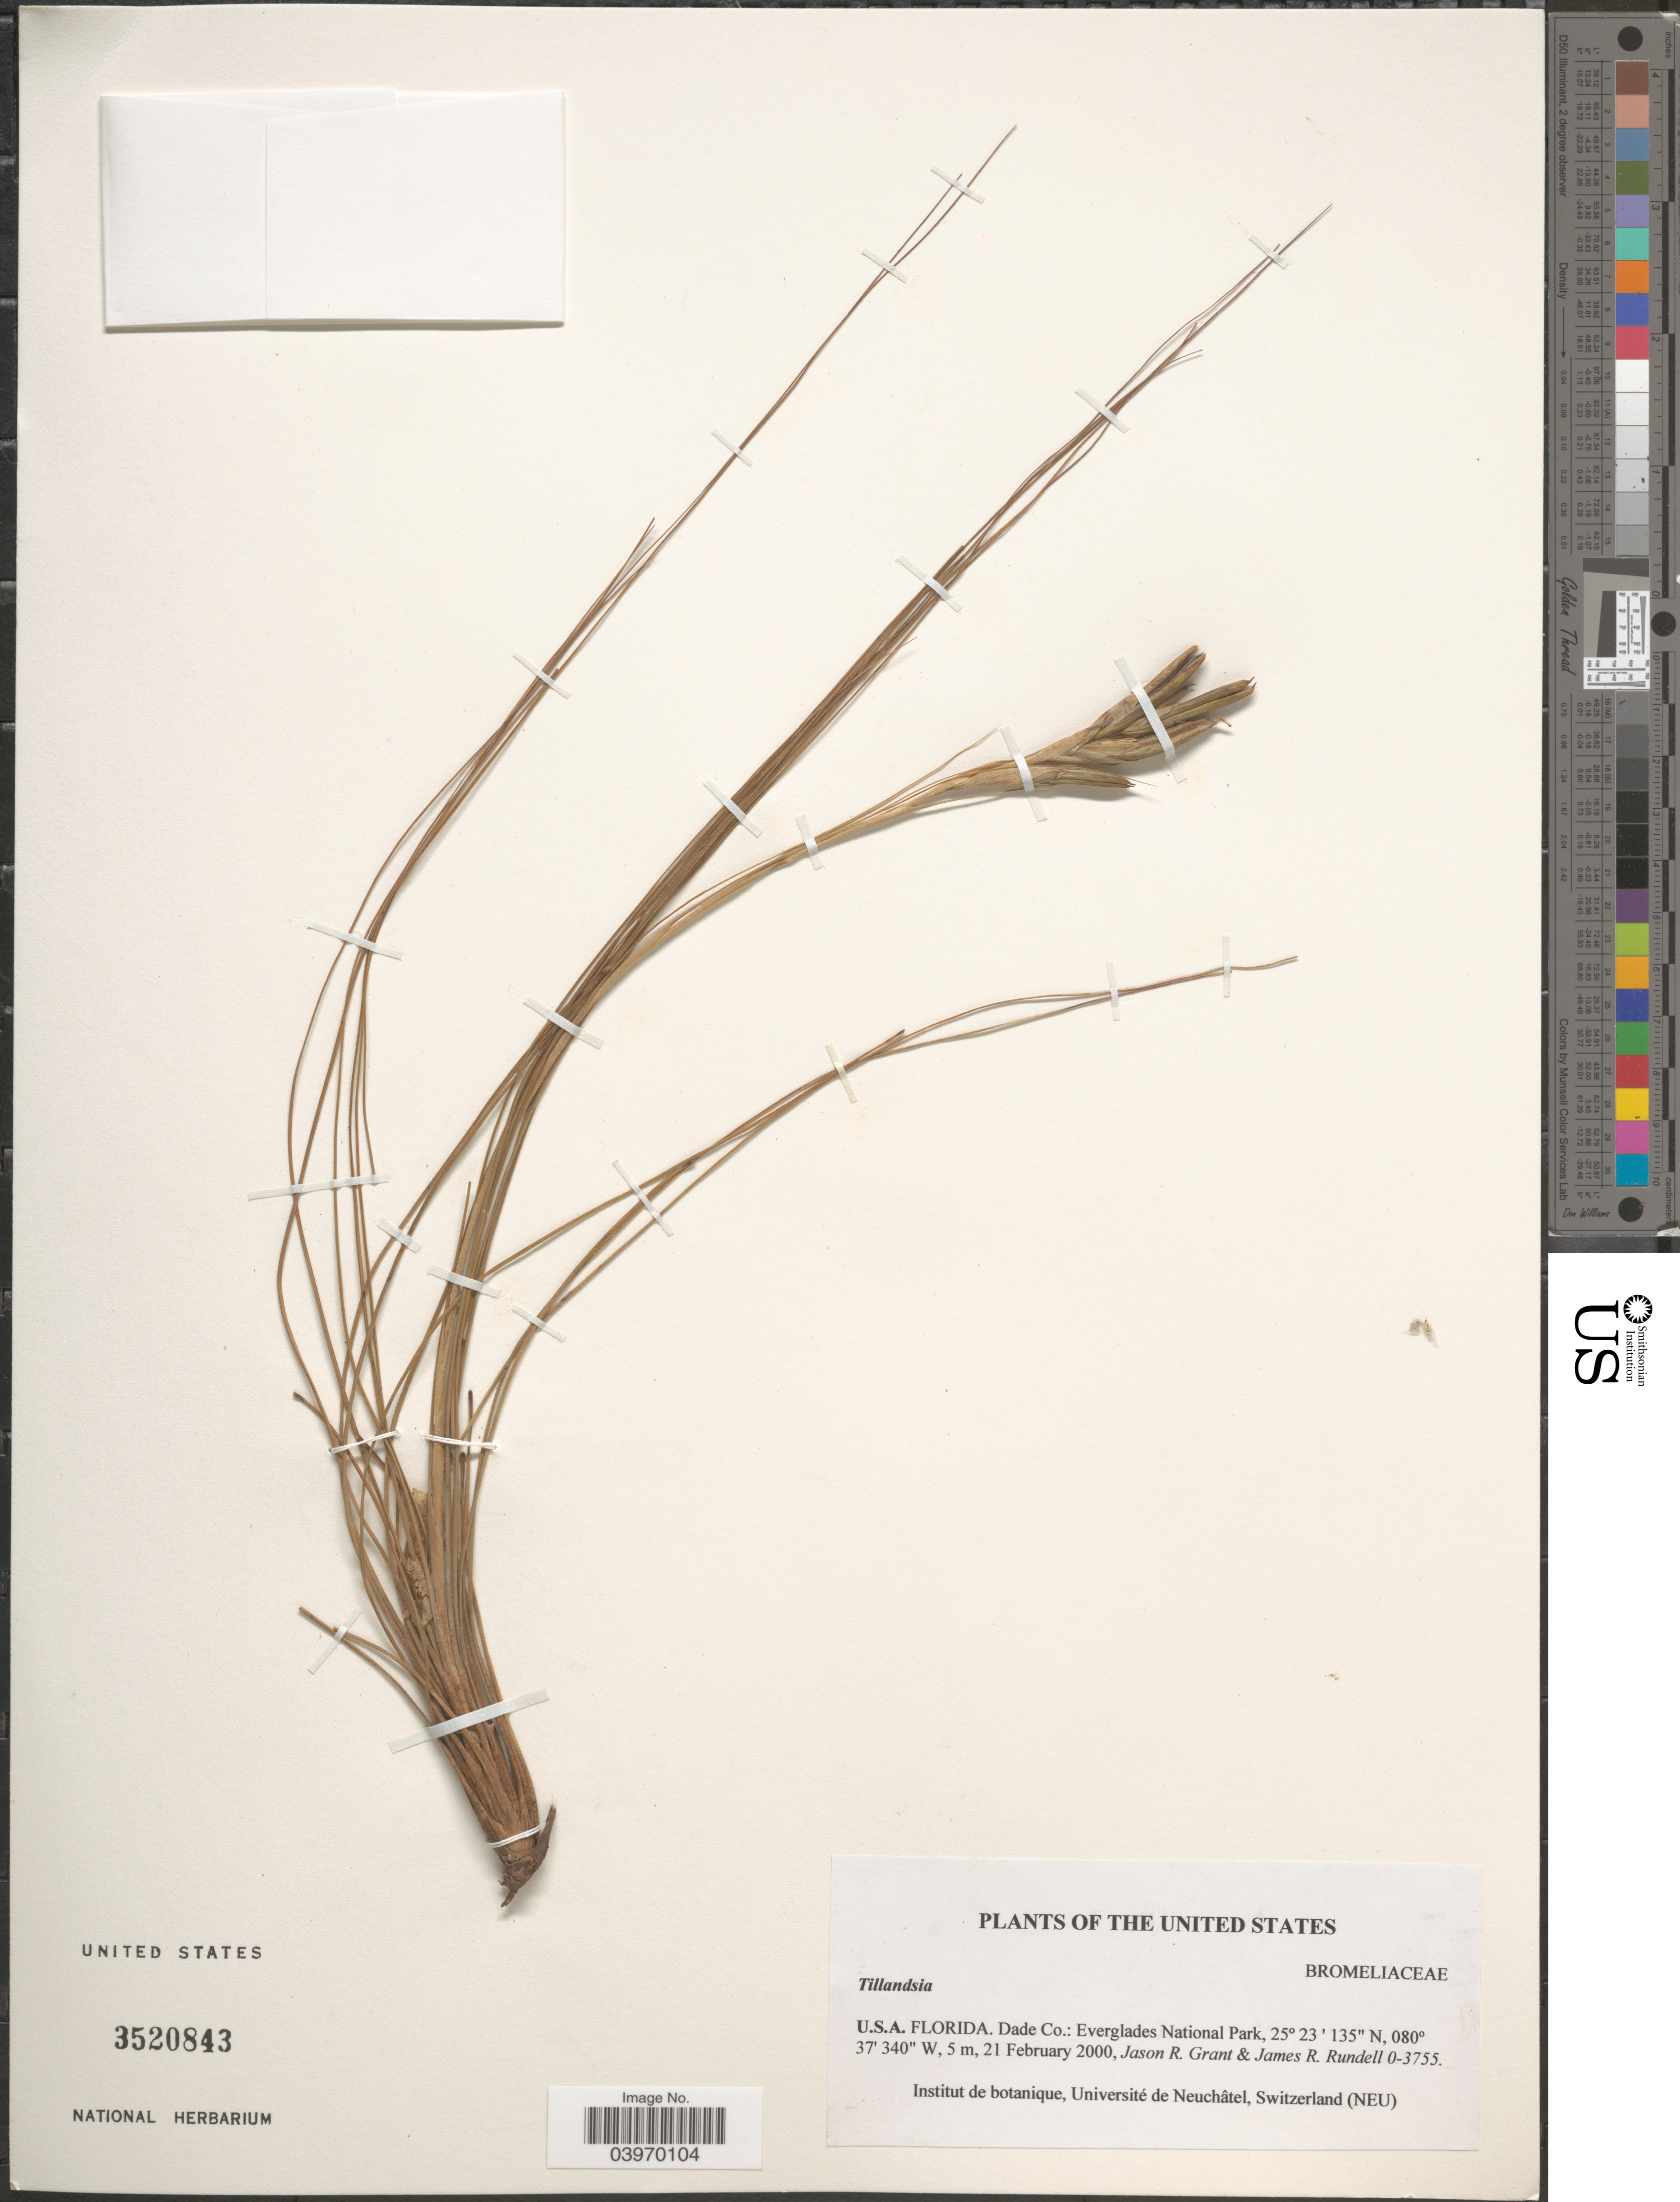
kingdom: Plantae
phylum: Tracheophyta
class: Liliopsida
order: Poales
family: Bromeliaceae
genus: Tillandsia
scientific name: Tillandsia sp.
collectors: J. R. Grant & J. R. Rundell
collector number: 0-3755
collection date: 2000-02-21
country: United States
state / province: Florida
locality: Dade Co.: Everglades National Park.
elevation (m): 5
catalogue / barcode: US 3520843